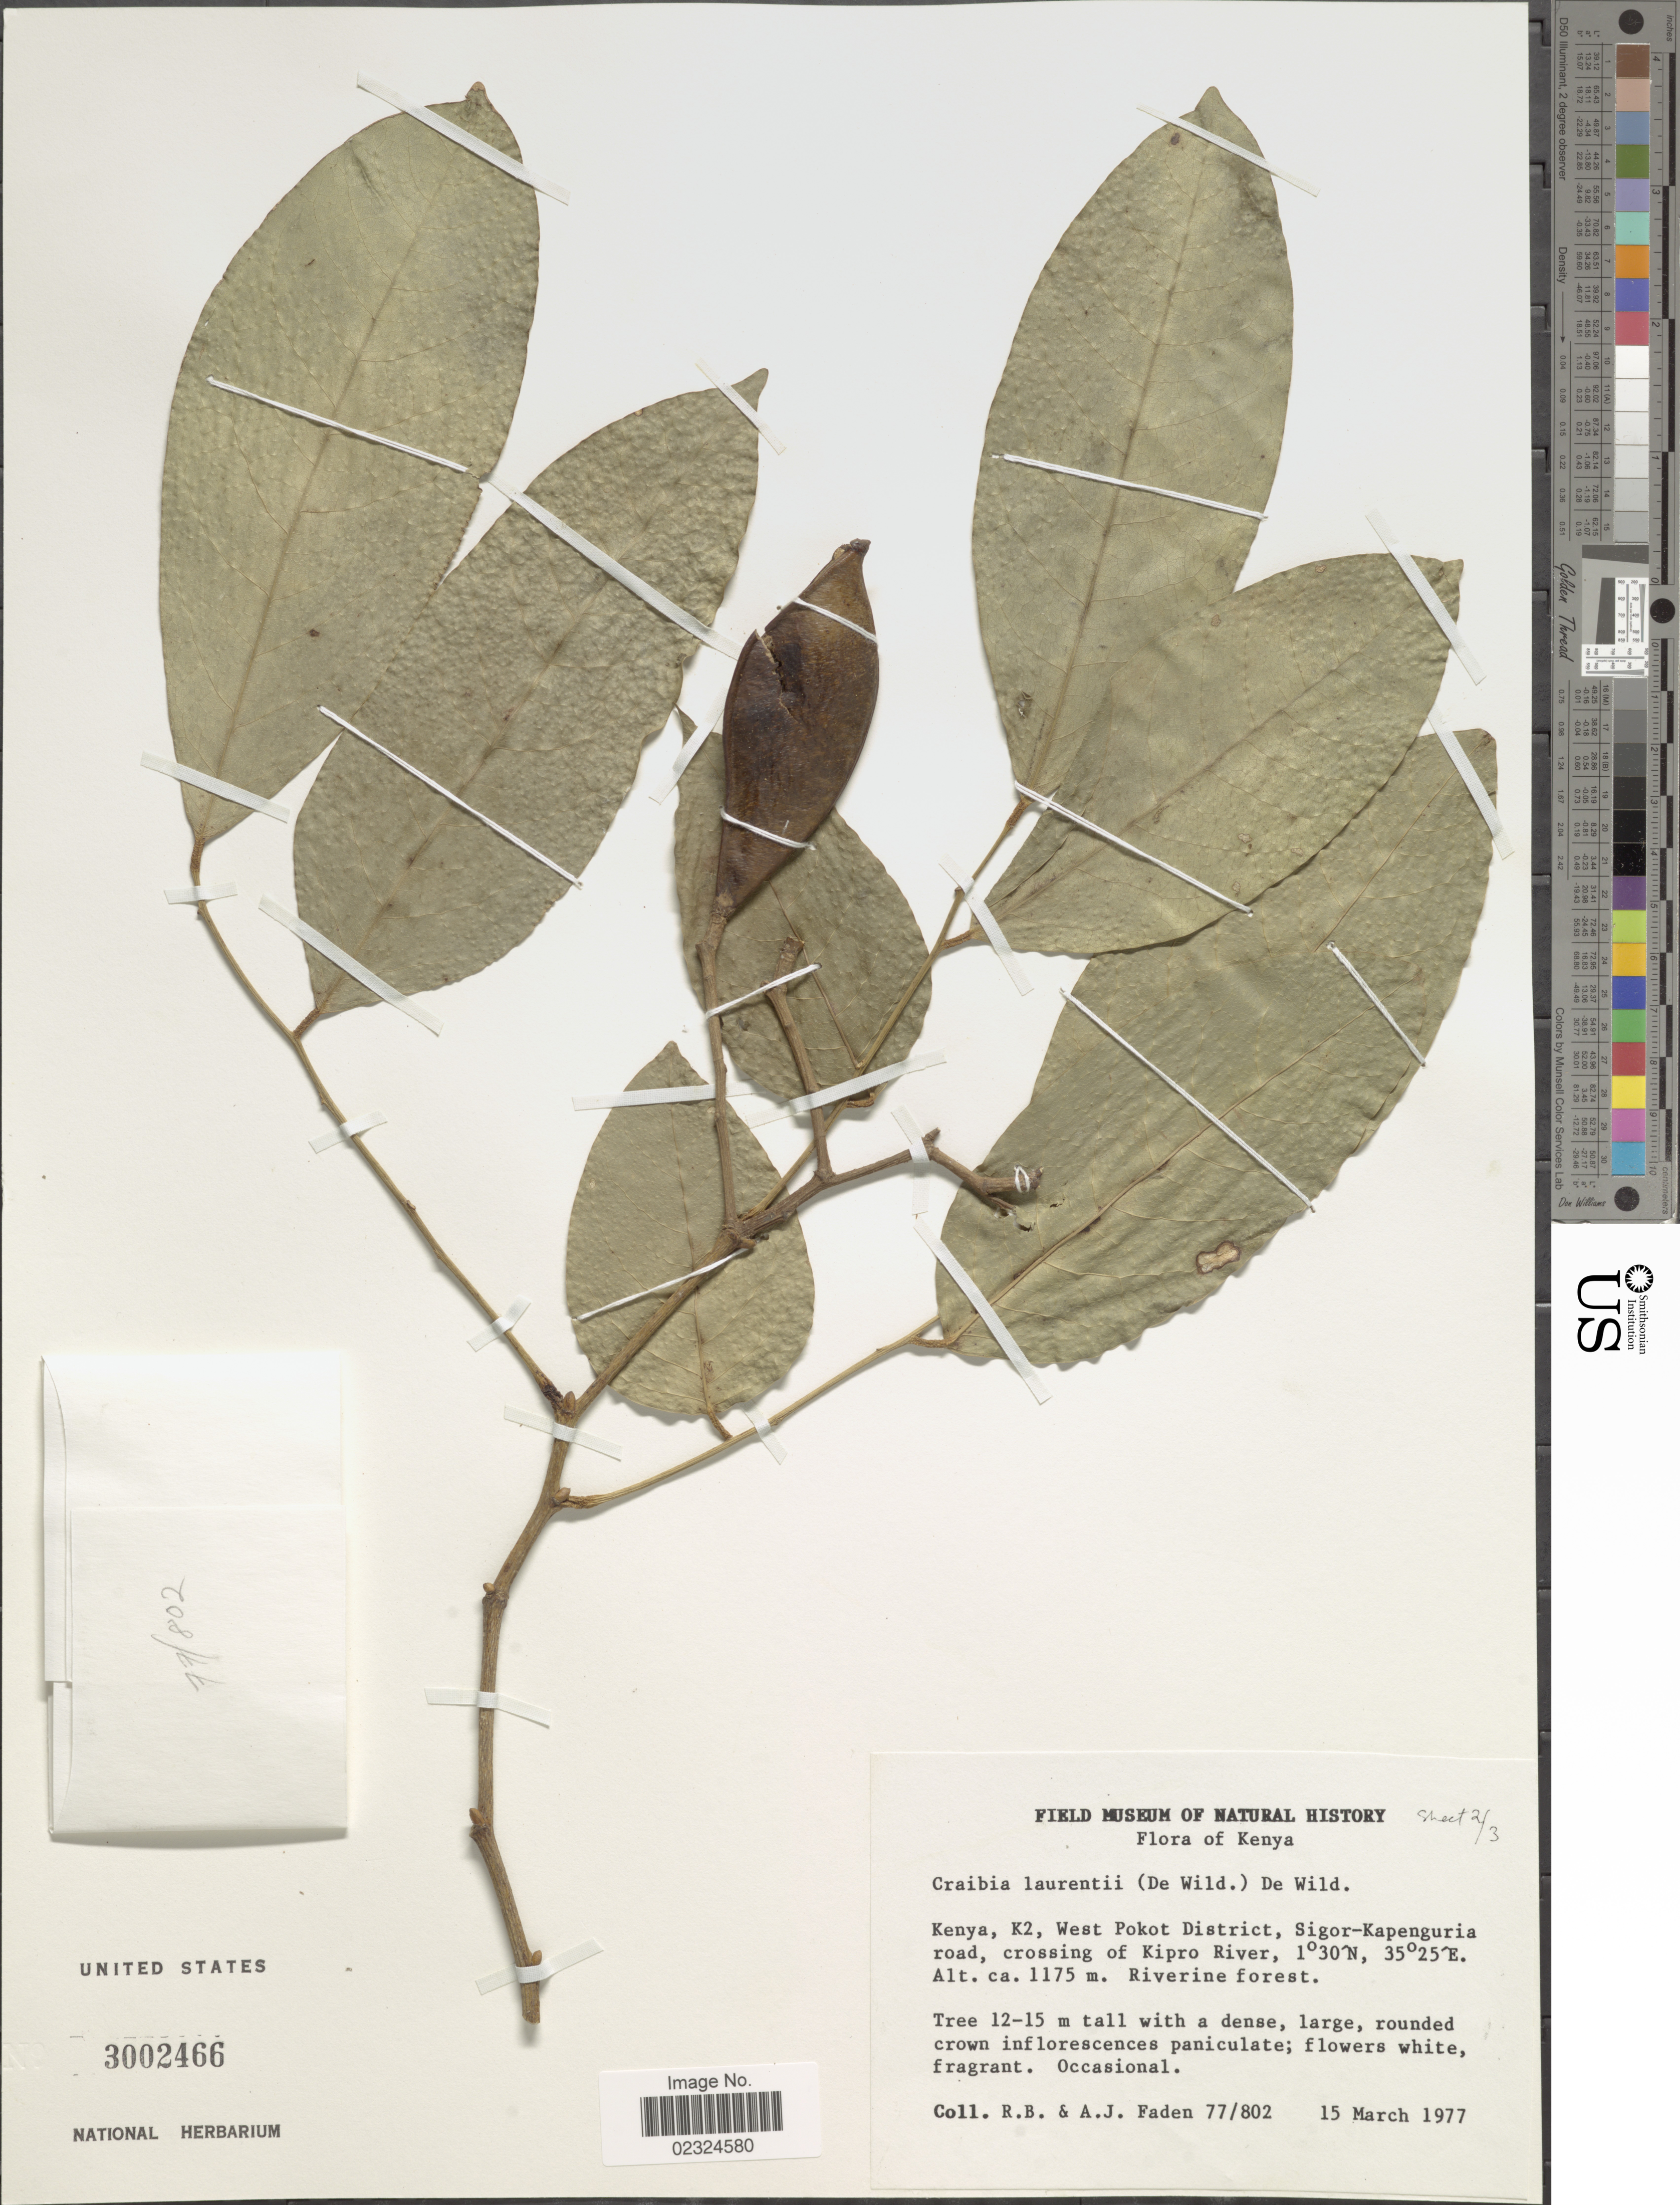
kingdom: Plantae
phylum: Tracheophyta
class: Magnoliopsida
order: Fabales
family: Fabaceae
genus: Craibia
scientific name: Craibia laurentii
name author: (De Wild.) De Wild.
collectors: R. B. Faden & A. J. Faden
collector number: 77/802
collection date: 1977-03-15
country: Kenya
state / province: West Pokot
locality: Kenya, K2, West Pokot District, Sigor-Kapenguria road, crossing of Kipro River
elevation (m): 1175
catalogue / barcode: US 3002466